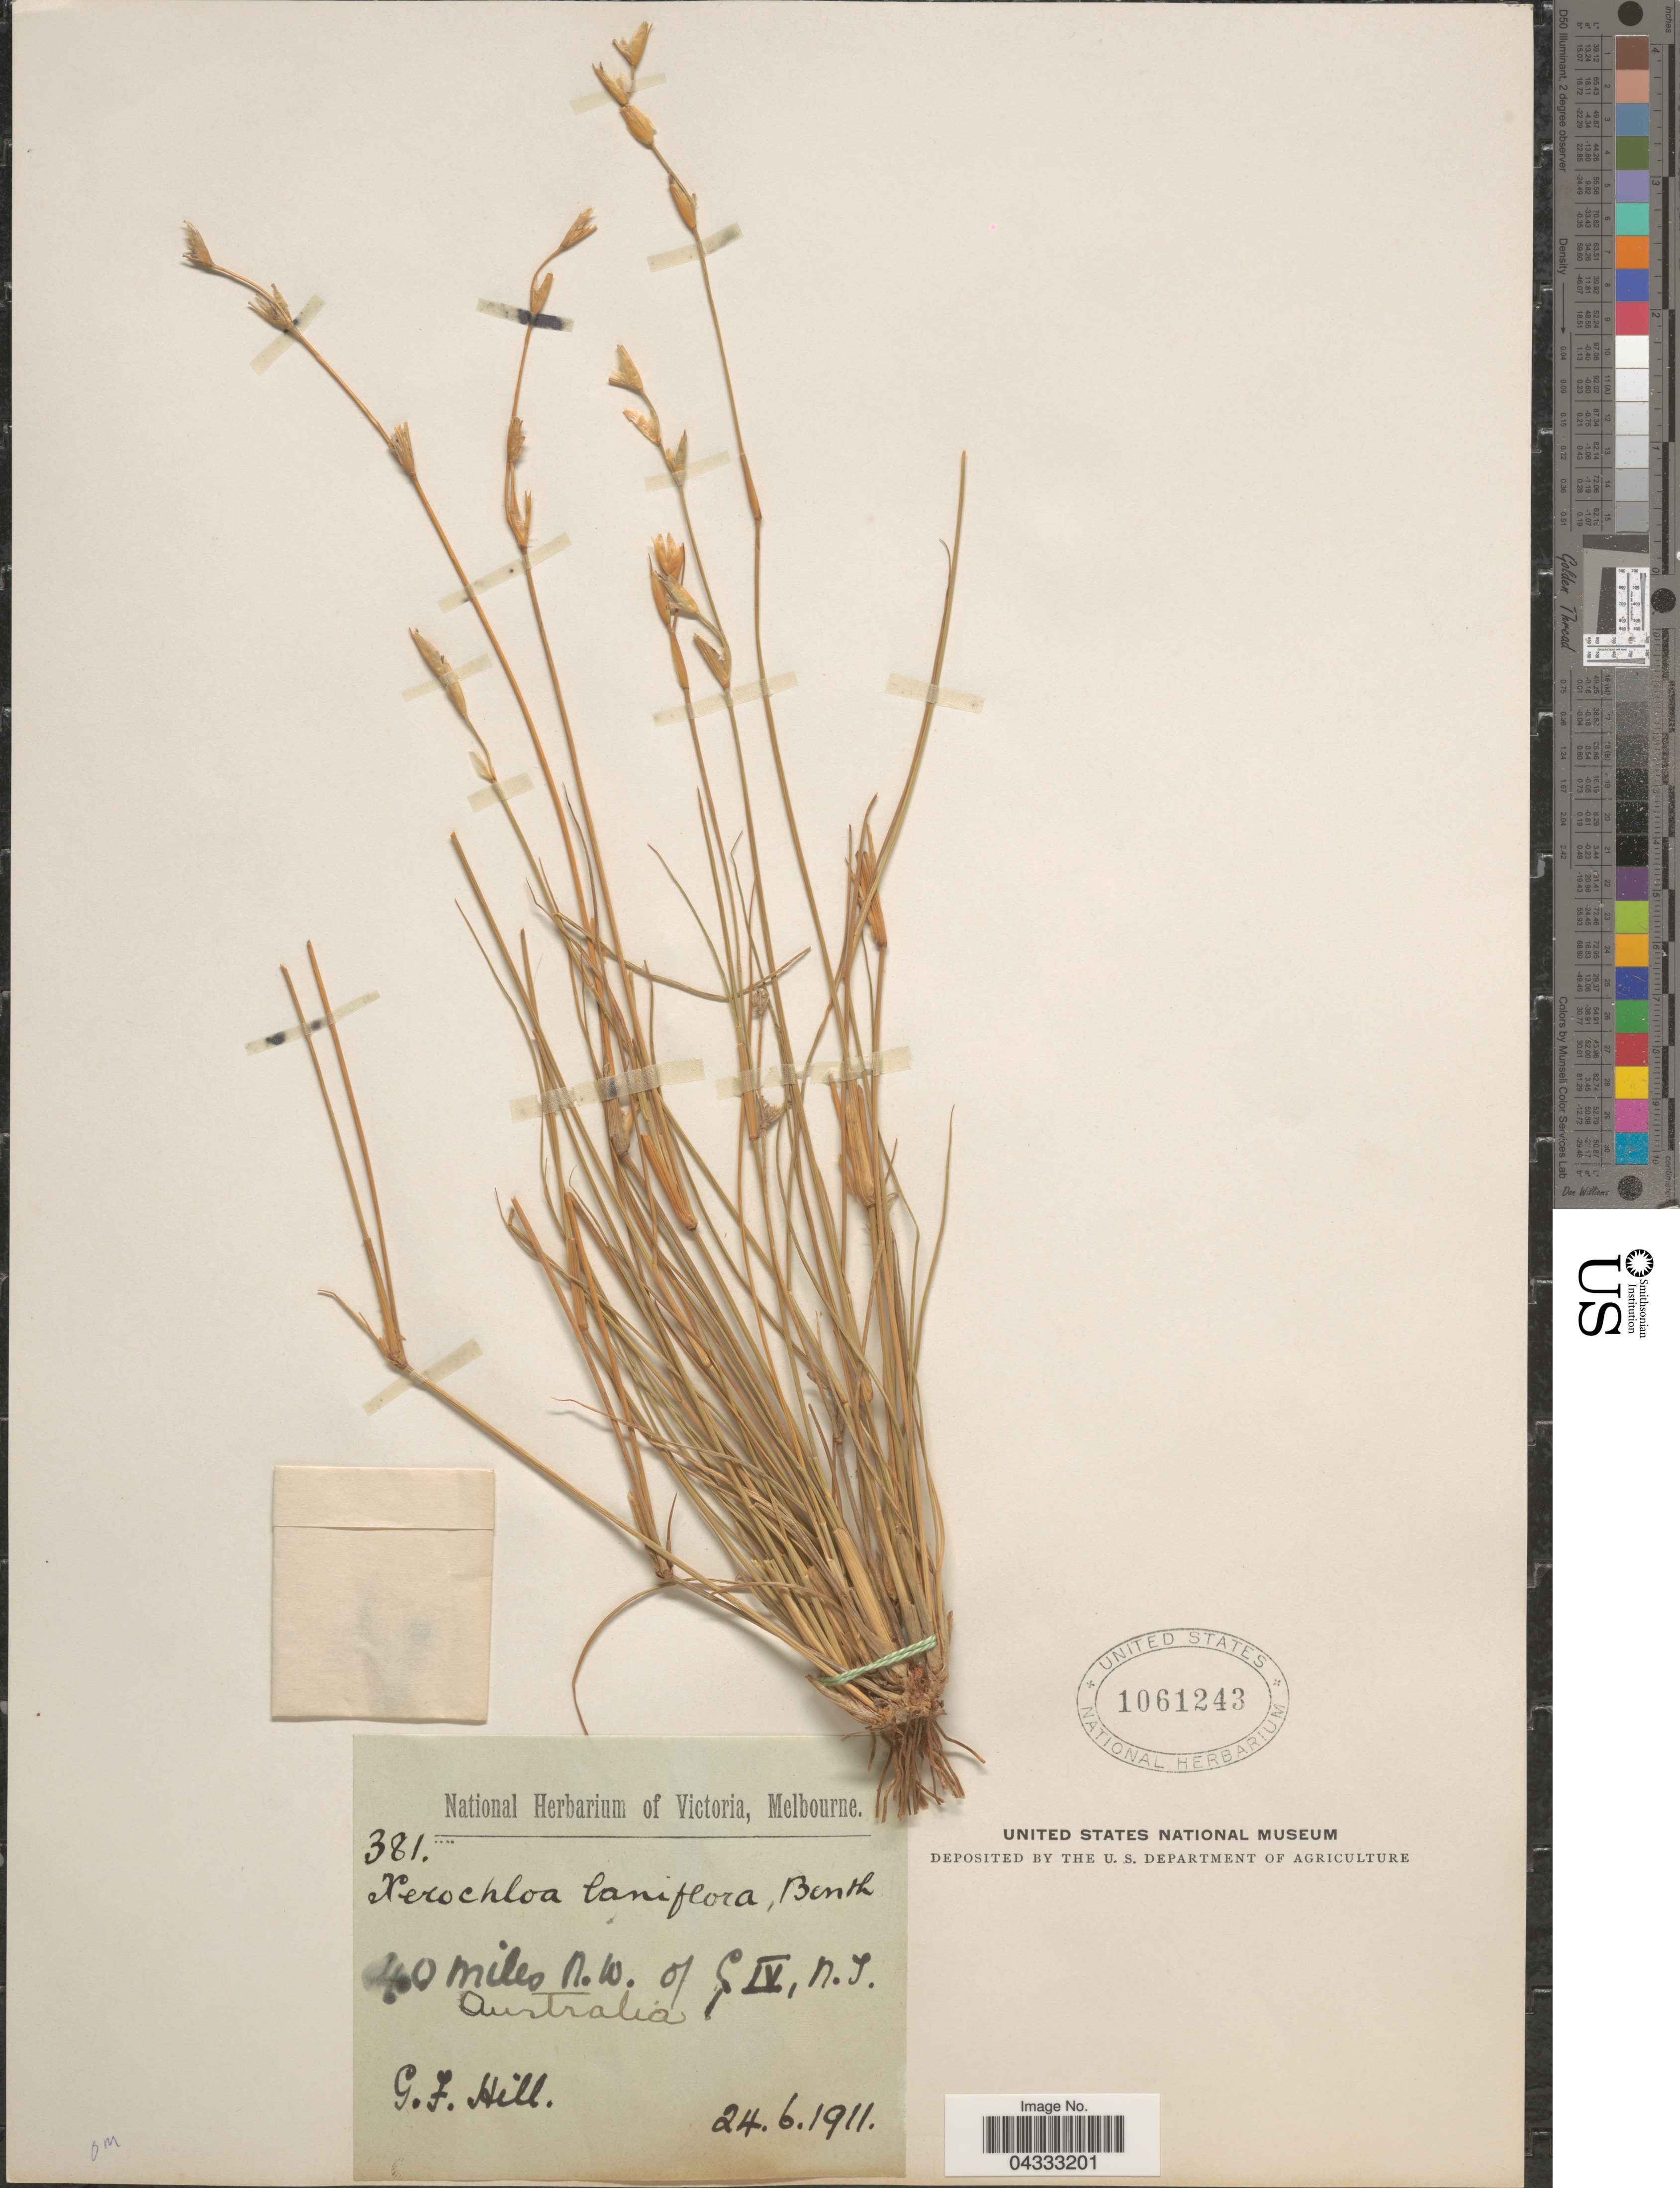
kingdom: Plantae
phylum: Tracheophyta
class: Liliopsida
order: Poales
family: Poaceae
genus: Xerochloa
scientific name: Xerochloa laniflora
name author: Benth.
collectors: G. Hill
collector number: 381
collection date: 1911-06-24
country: Australia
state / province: Northern Territory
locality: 40 miles N.W. of C [interpreted]. IV, N.T.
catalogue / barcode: US 1061243